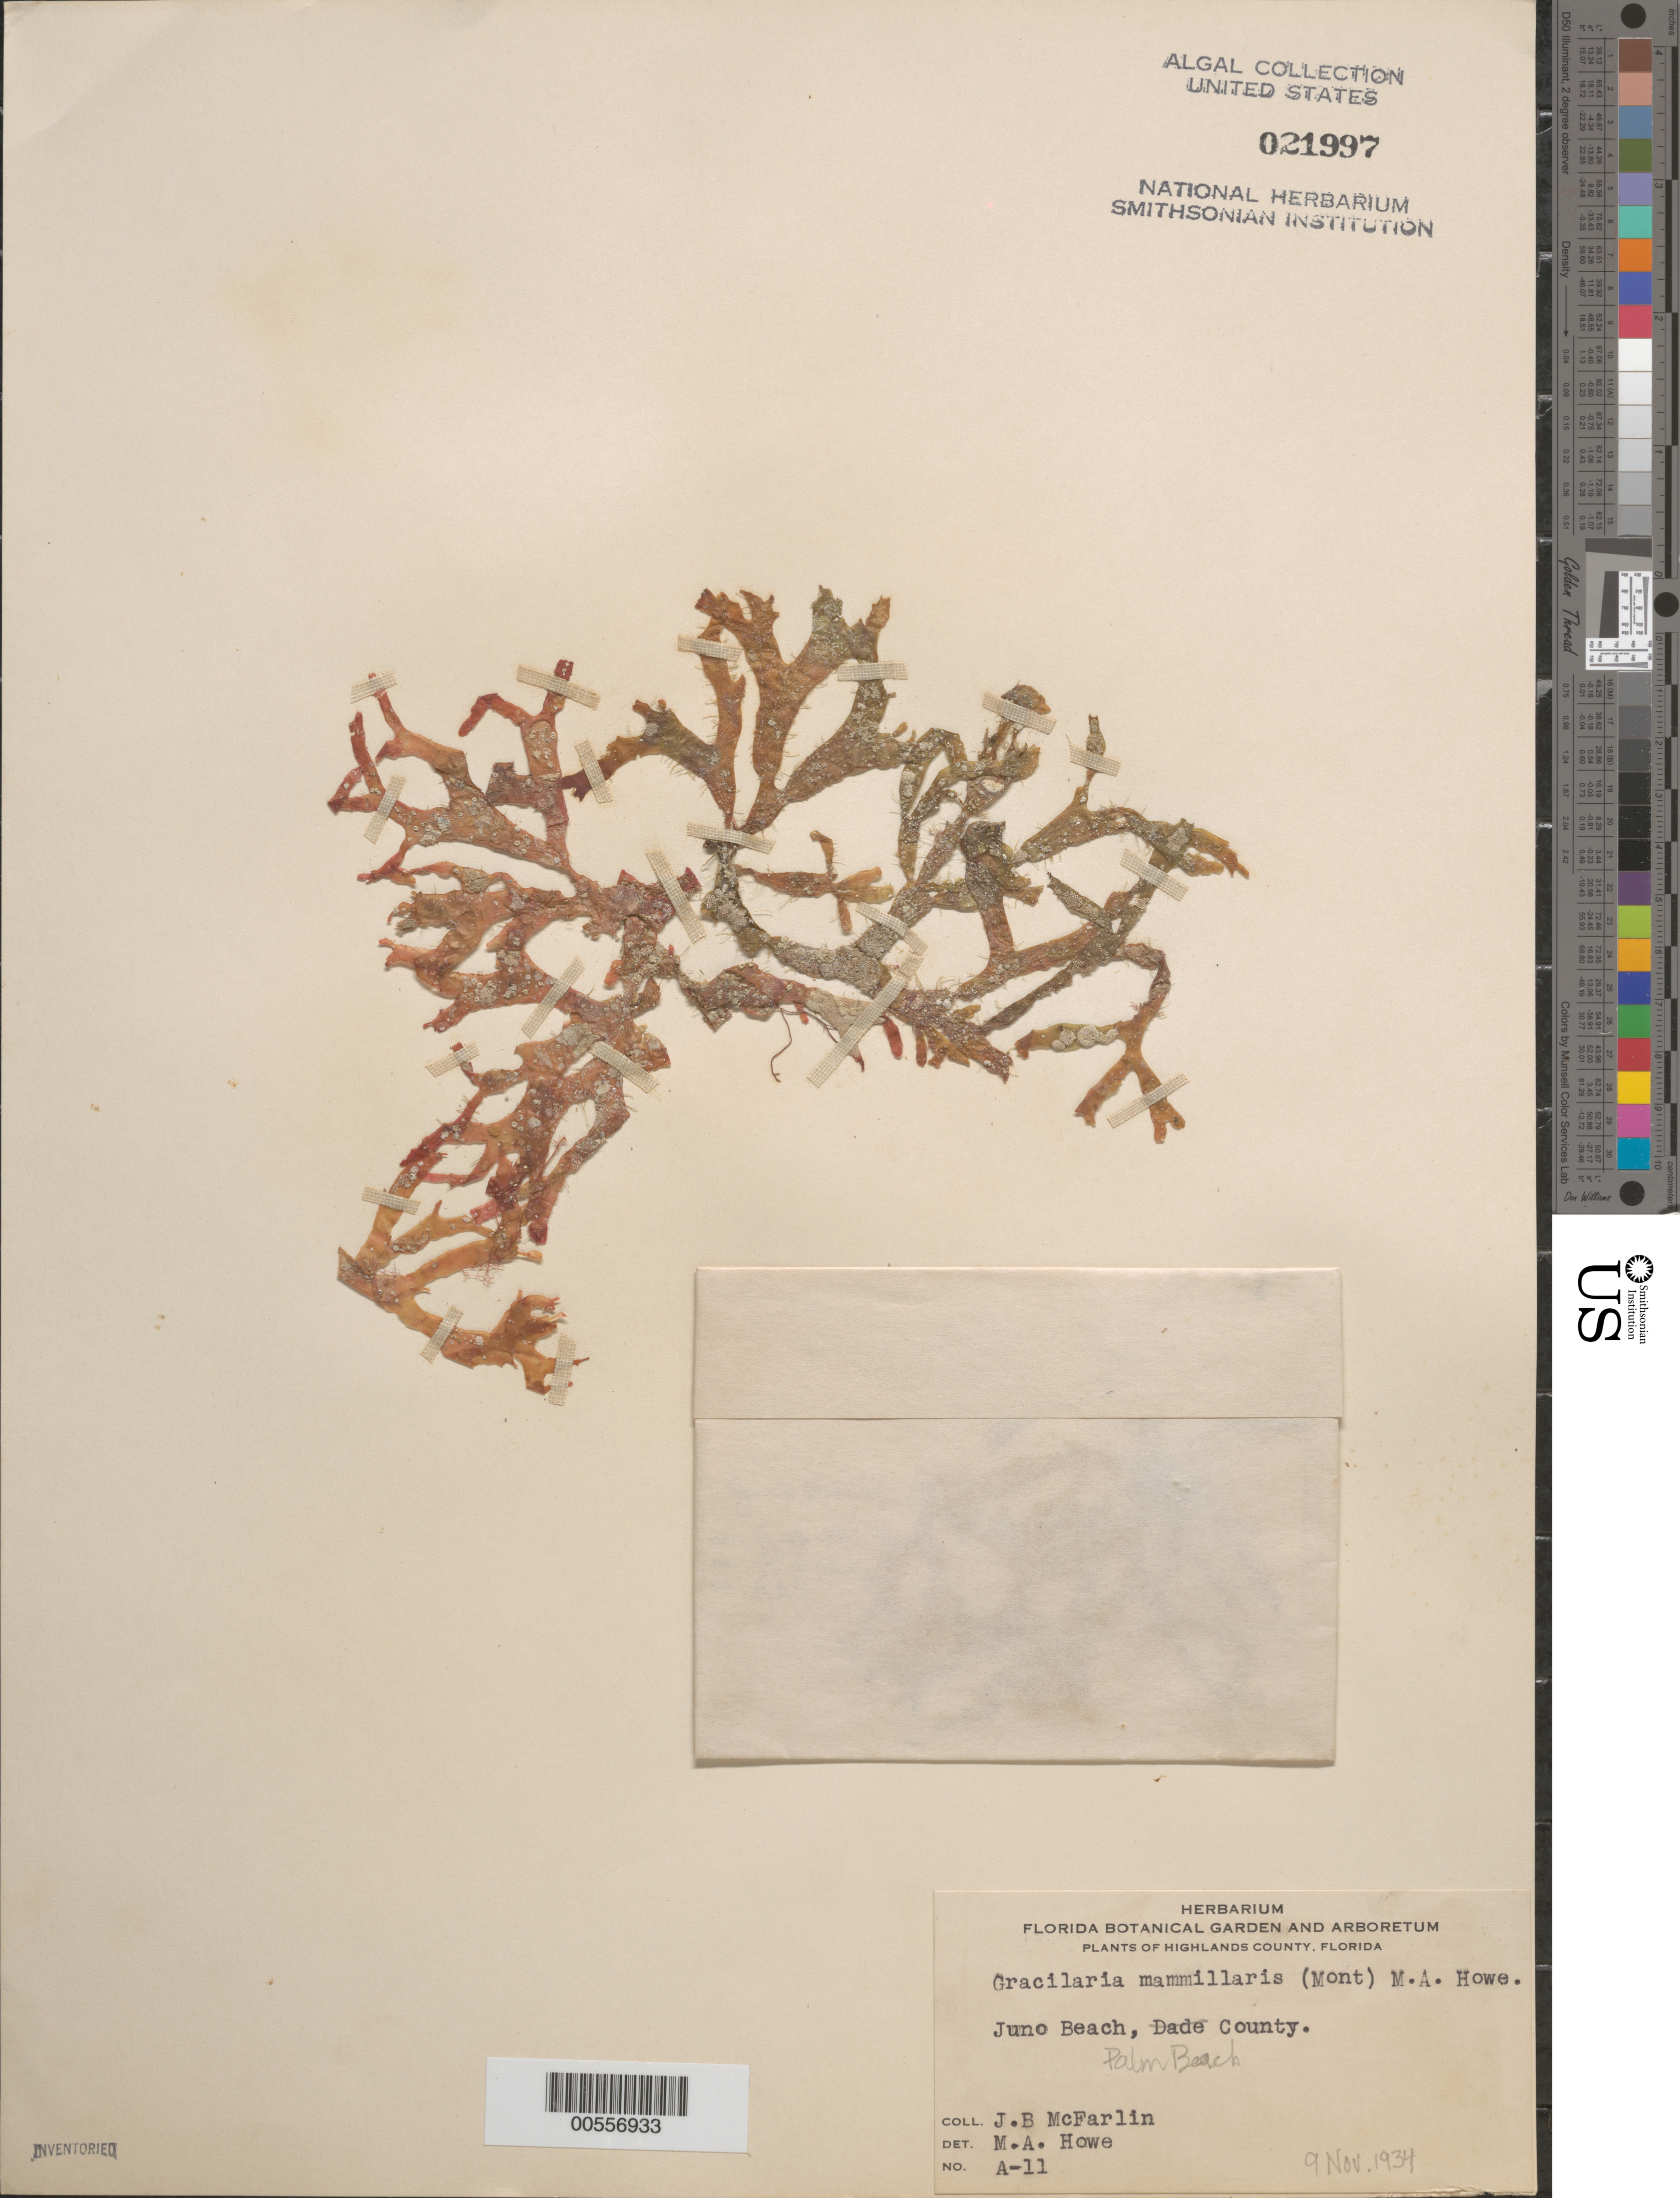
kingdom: Plantae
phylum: Rhodophyta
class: Florideophyceae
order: Gracilariales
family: Gracilariaceae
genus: Gracilaria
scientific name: Gracilaria mammillaris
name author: (Mont.) M. Howe in Britton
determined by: Howe, M. A.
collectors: J. McFarlin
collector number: A11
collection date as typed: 09 Nov 1934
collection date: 1934-11-09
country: United States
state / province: Florida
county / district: Palm Beach County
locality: Juno Beach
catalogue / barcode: US 21997